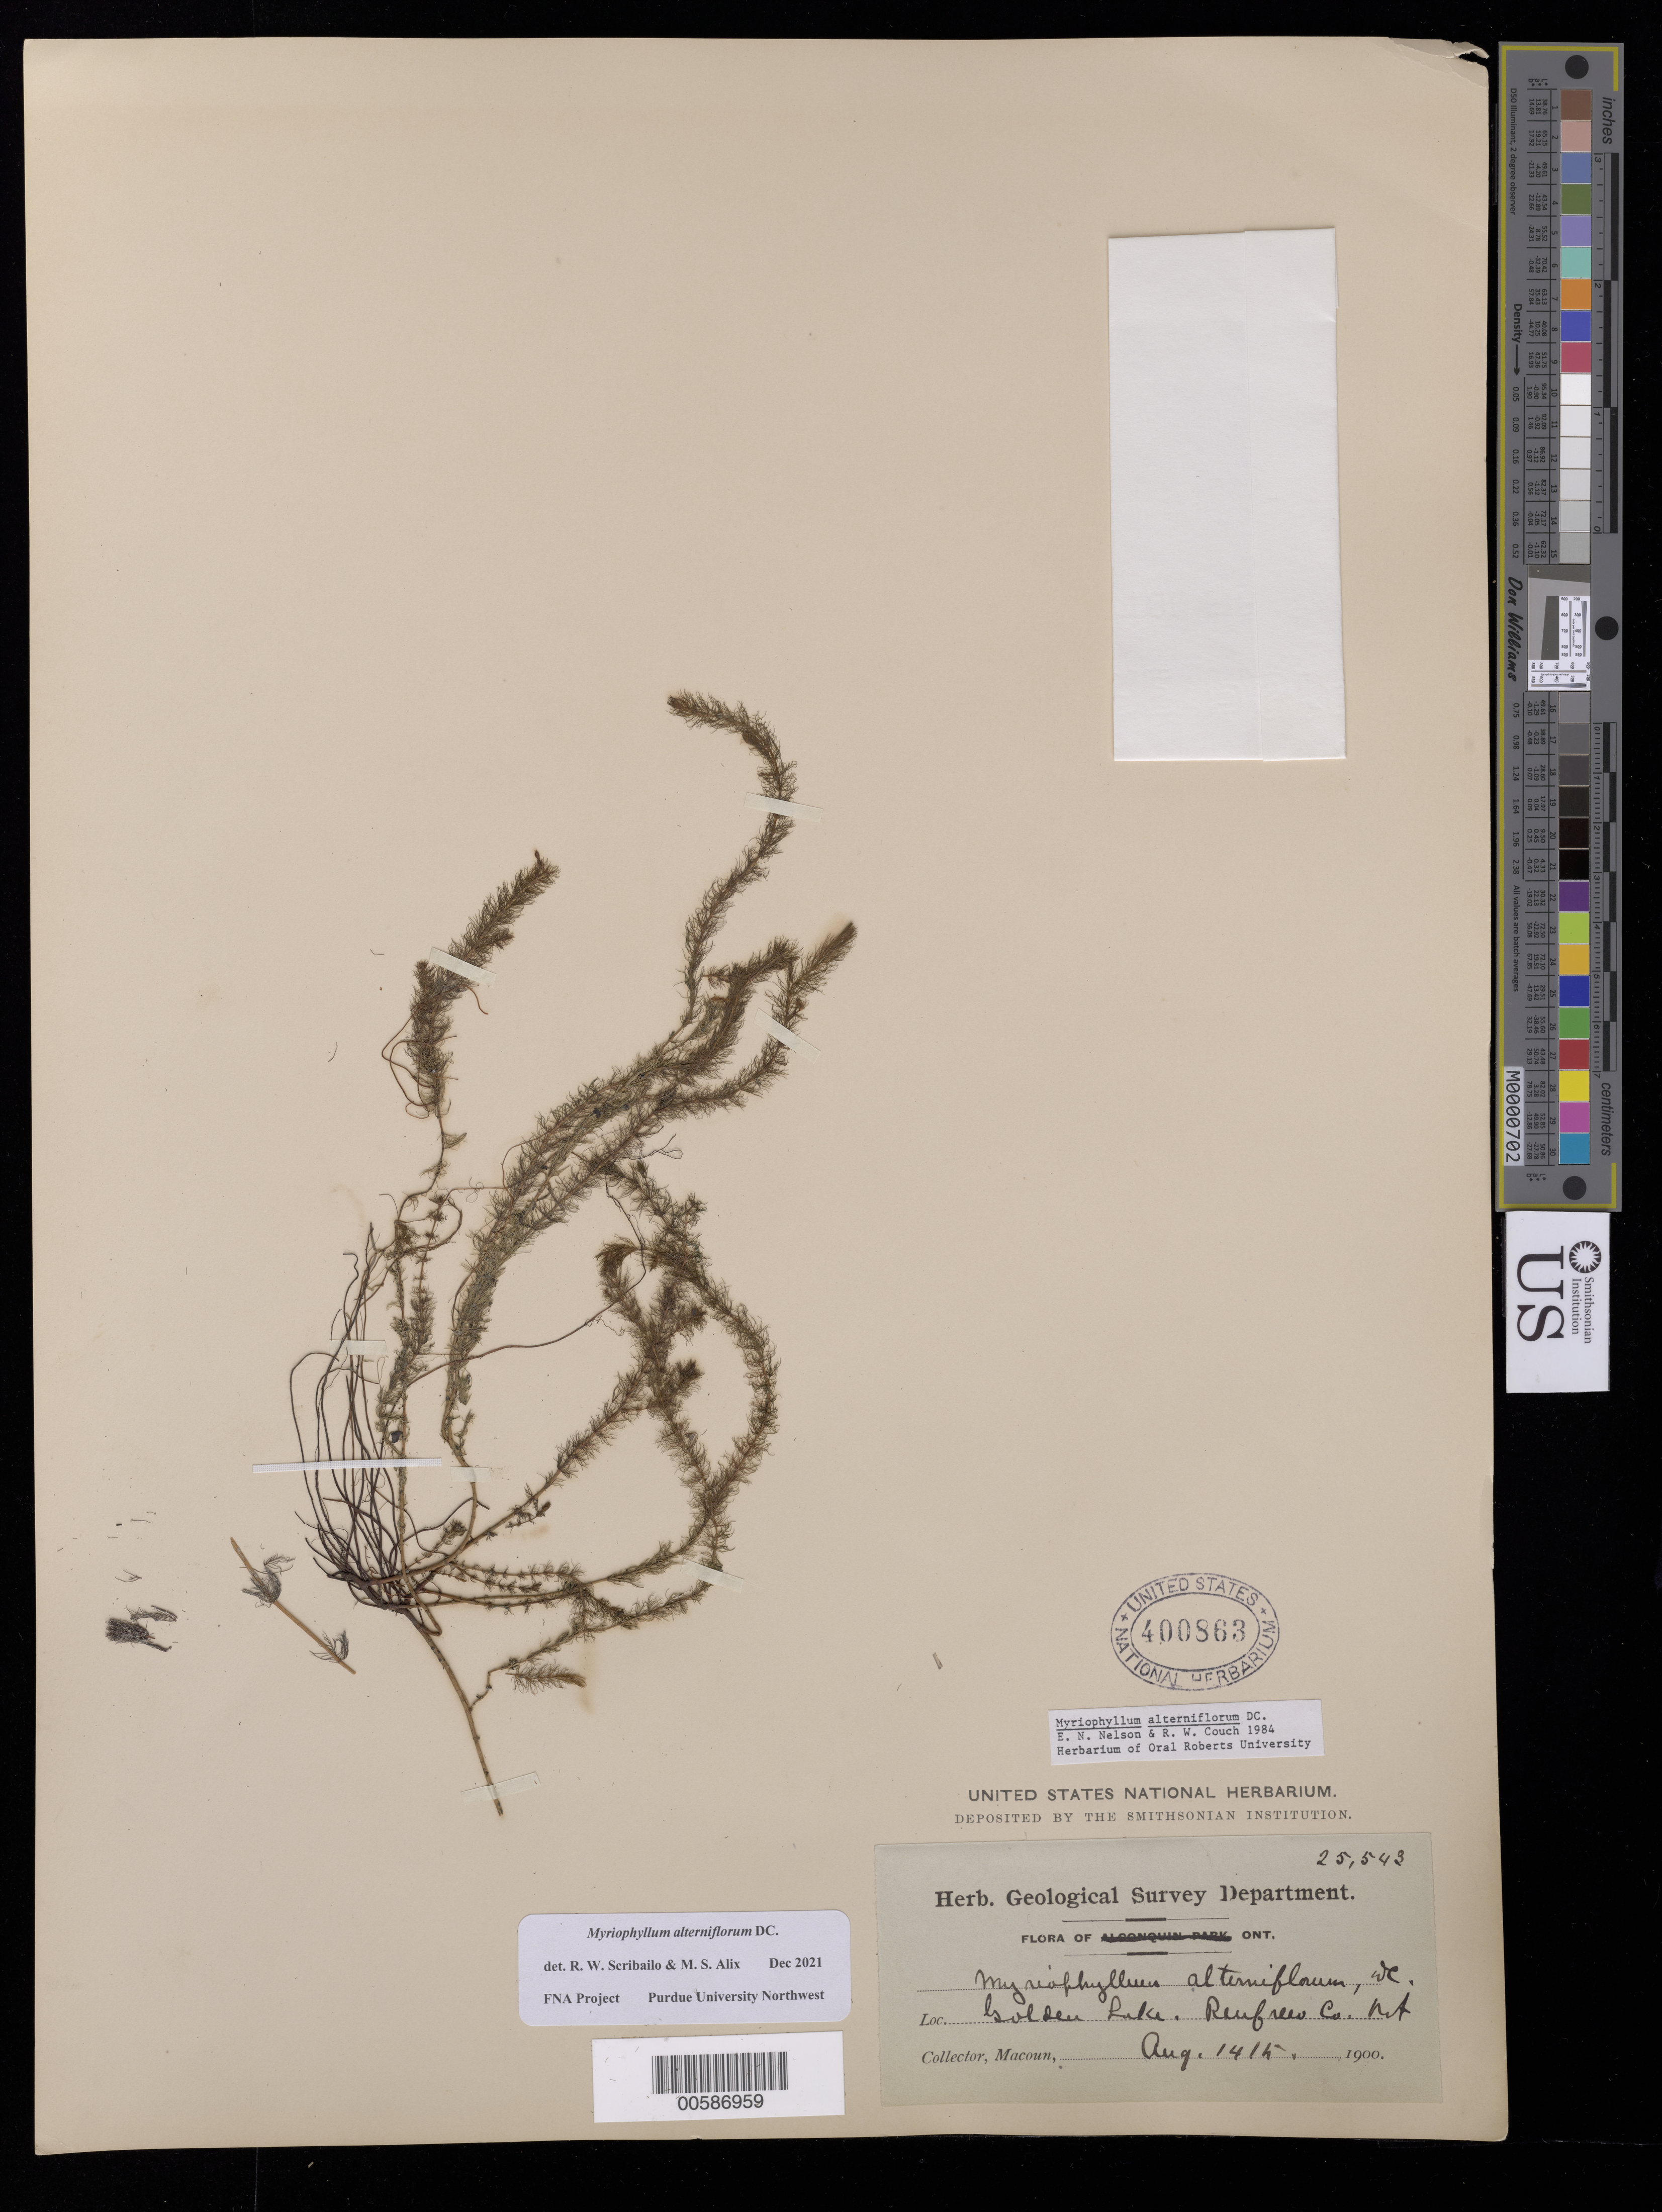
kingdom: Plantae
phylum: Tracheophyta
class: Magnoliopsida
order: Saxifragales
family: Haloragaceae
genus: Myriophyllum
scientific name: Myriophyllum alterniflorum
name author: DC.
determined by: Scribailo, R. W.; Alix, M. S.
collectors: -- Macoun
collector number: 25543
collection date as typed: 14 Aug 1900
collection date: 1900-08-14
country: Canada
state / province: Ontario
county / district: Renfrew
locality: Golden Lake, Reufrew Co.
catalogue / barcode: US 400863